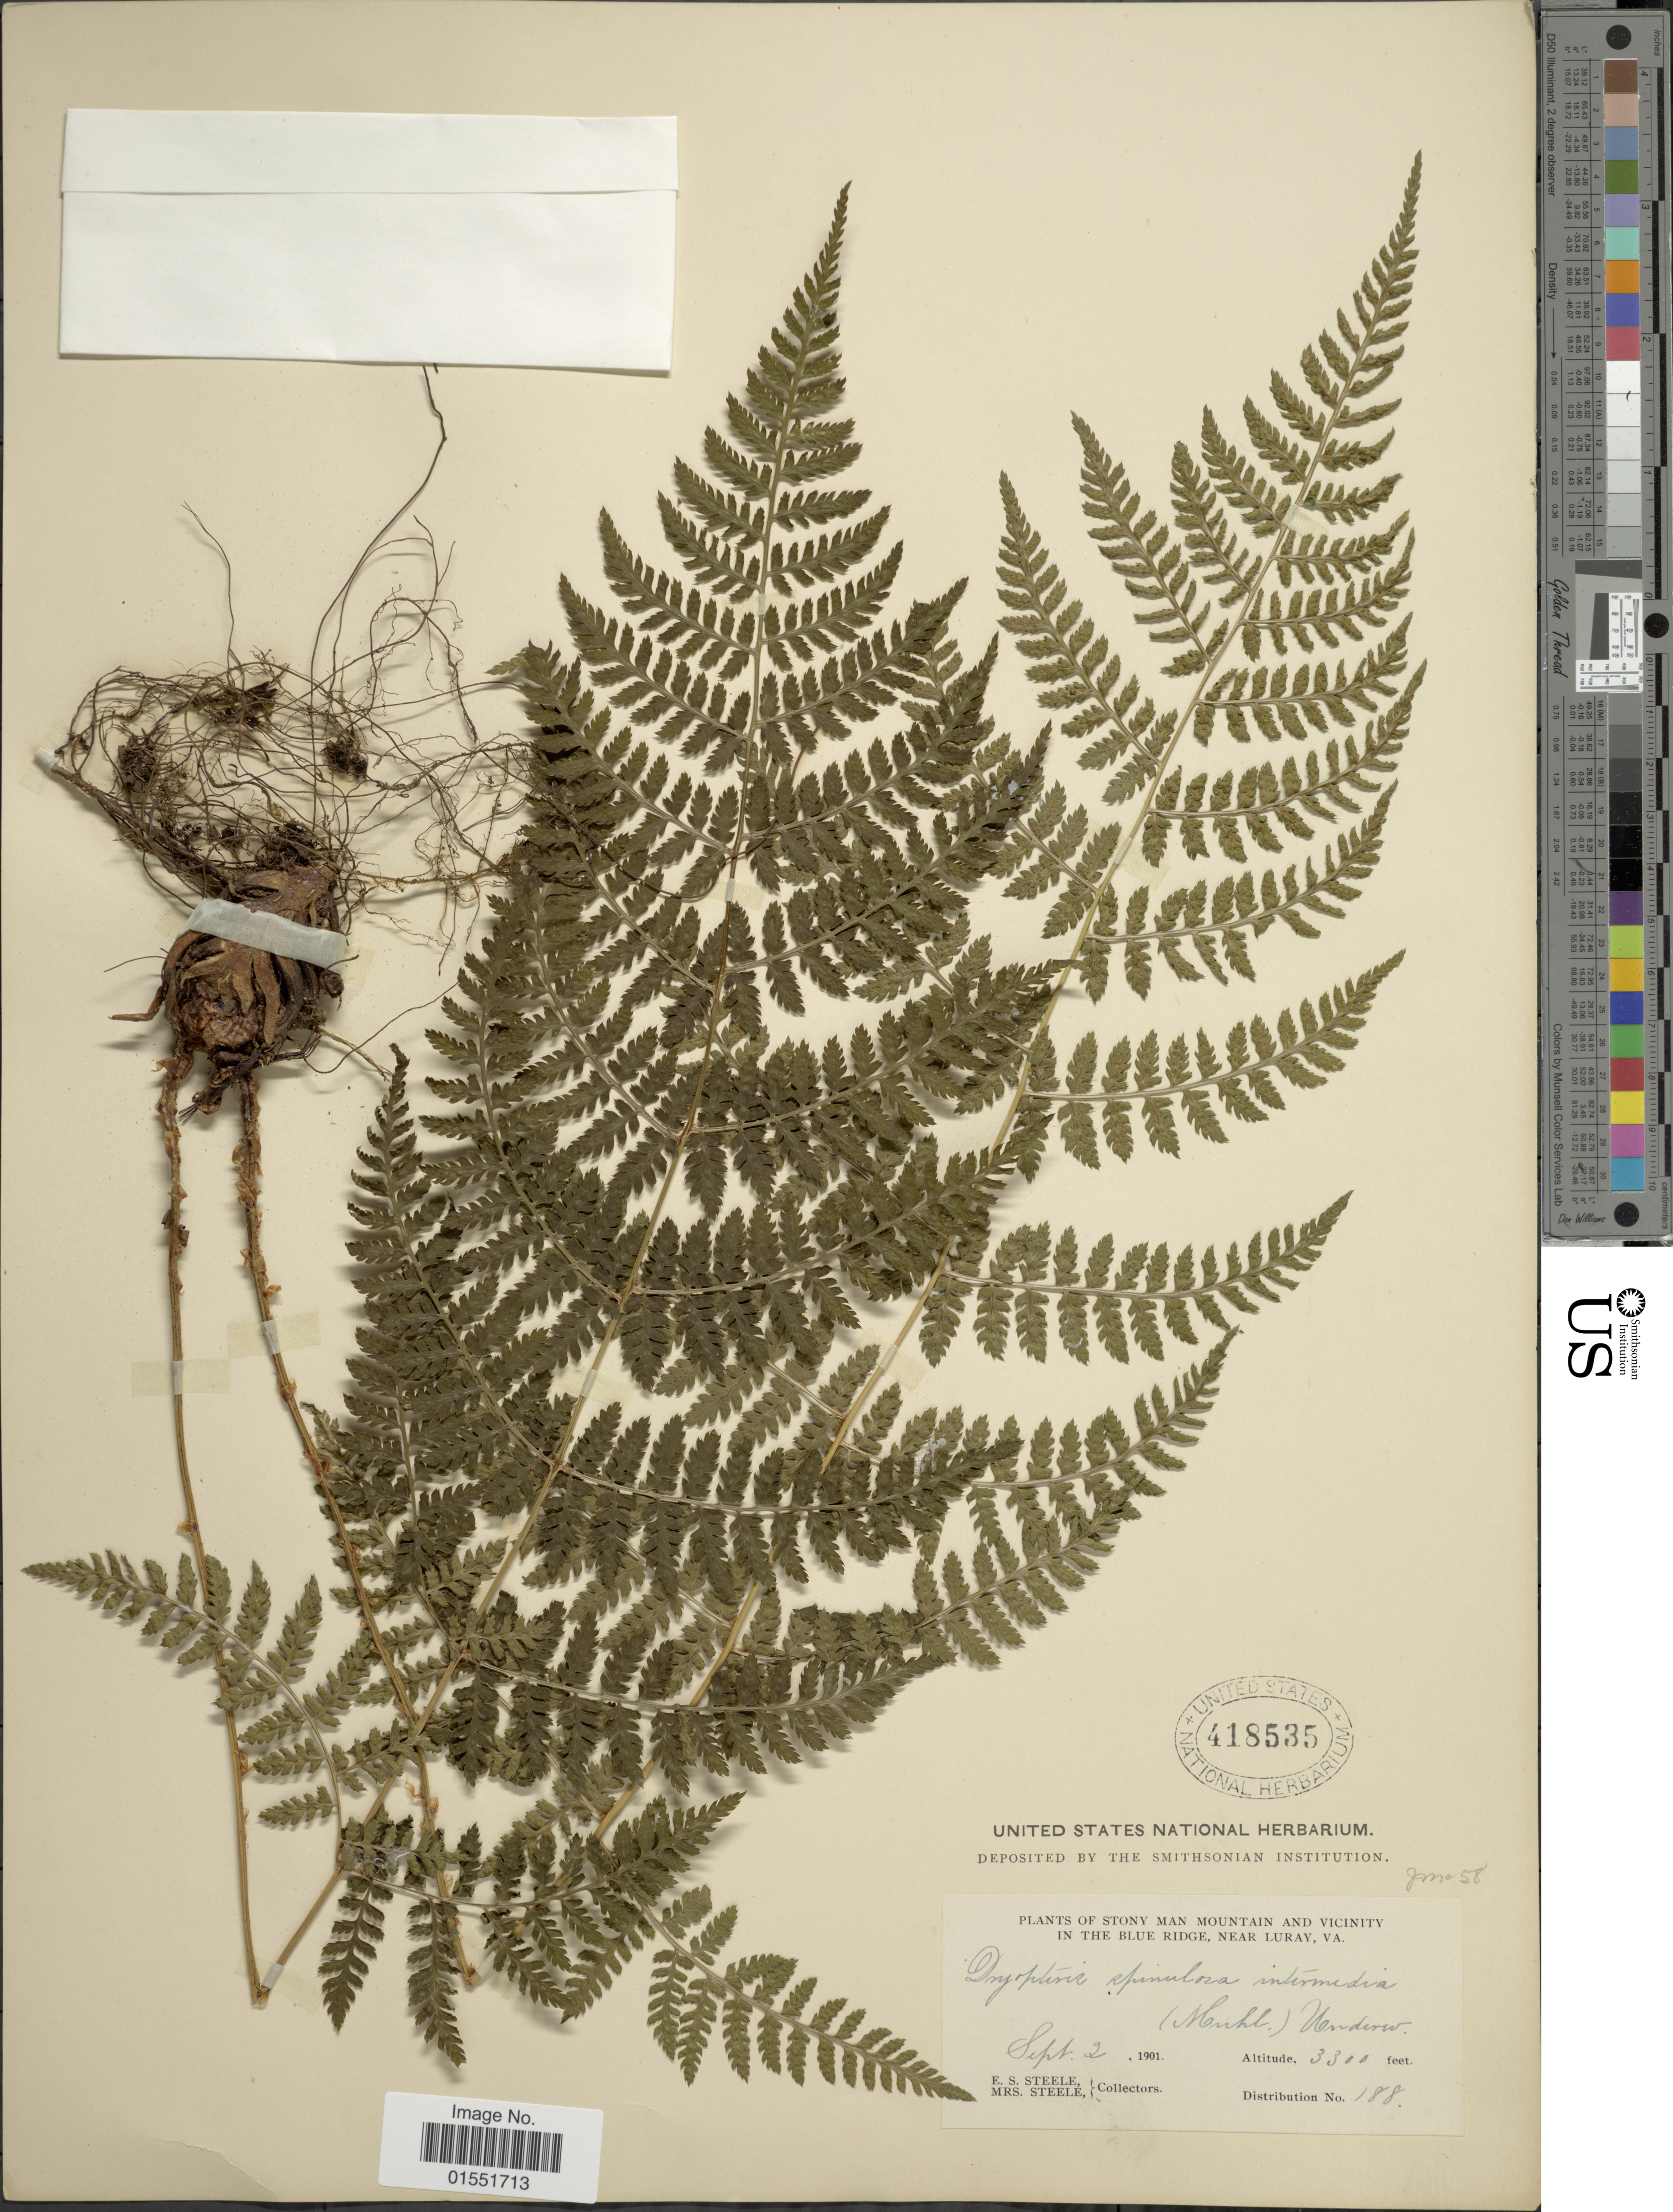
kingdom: Plantae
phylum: Tracheophyta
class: Polypodiopsida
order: Polypodiales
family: Dryopteridaceae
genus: Dryopteris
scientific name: Dryopteris intermedia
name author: (Muhl.) A. Gray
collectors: E. Steele & Mrs. E. S. Steele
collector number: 188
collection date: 1901-09-02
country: United States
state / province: Virginia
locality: Stony Man Mountain and vicinity in the Blue Ridge, near Luray, Va.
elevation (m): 1006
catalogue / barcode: US 418535